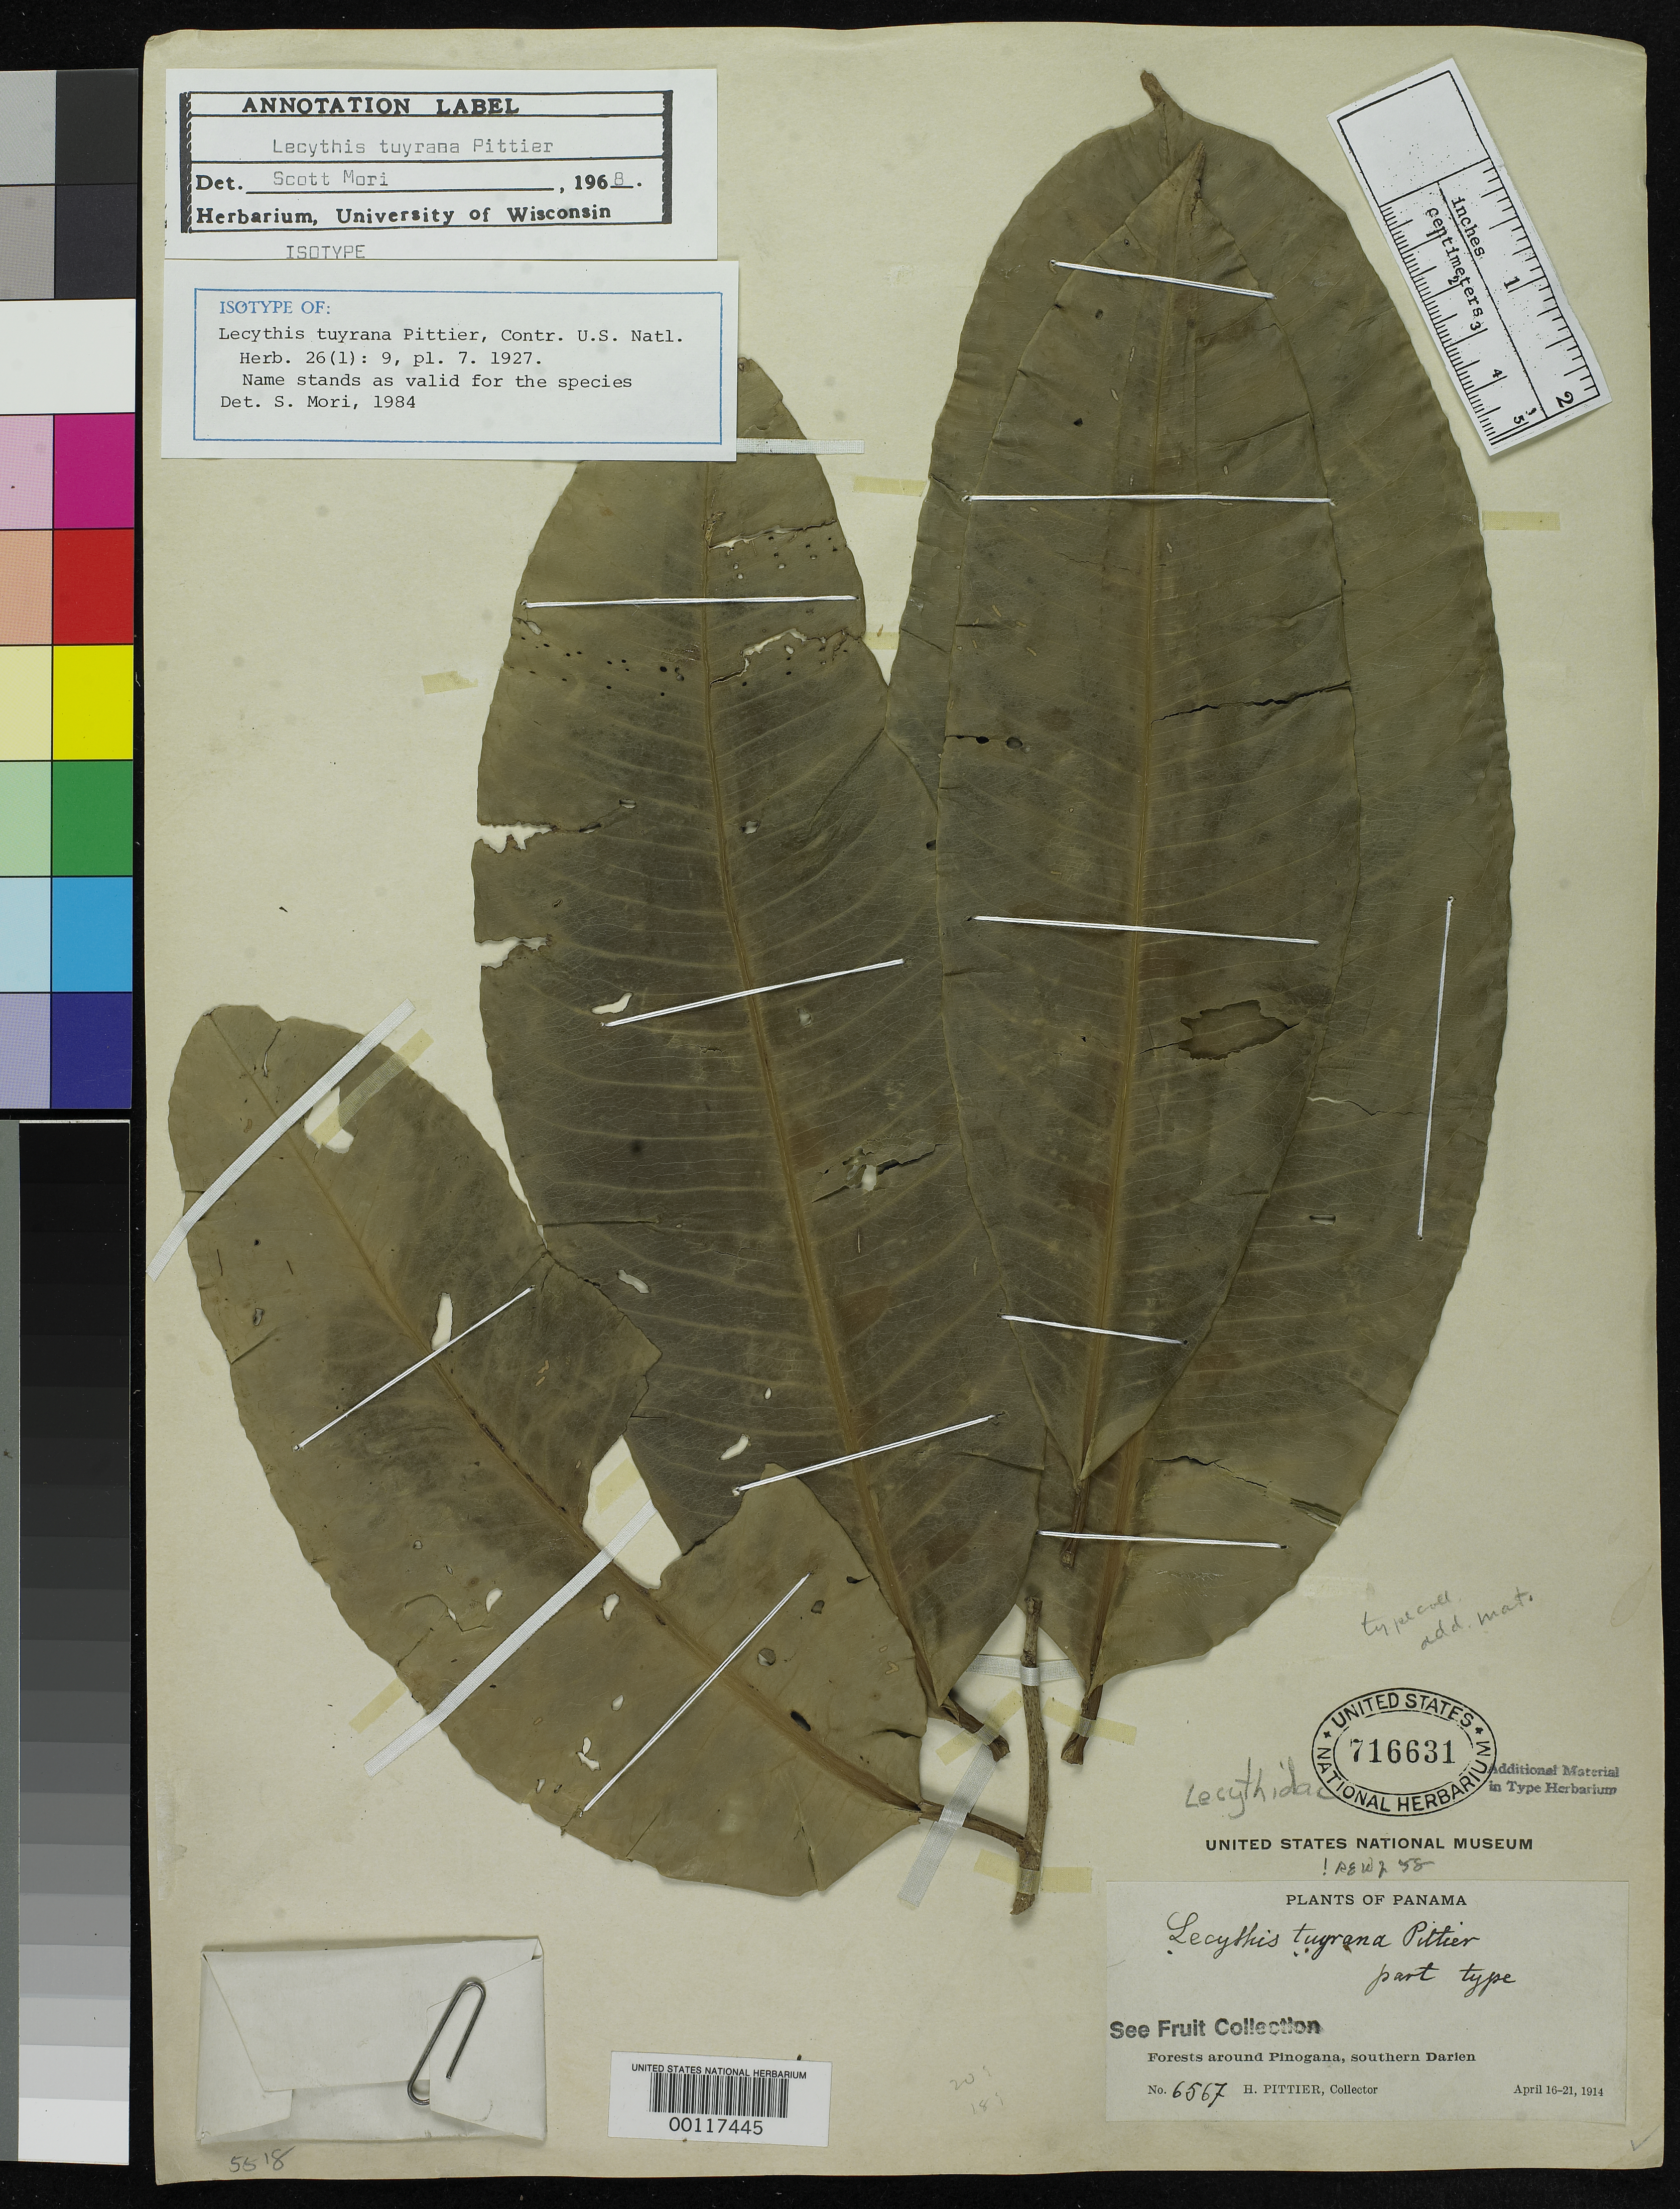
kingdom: Plantae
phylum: Tracheophyta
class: Magnoliopsida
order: Ericales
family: Lecythidaceae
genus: Lecythis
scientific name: Lecythis tuyrana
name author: Pittier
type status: Isotype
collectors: H. F. Pittier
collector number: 6567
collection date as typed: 1914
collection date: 1914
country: Panama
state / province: Darién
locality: Pinogana.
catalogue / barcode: US 716631